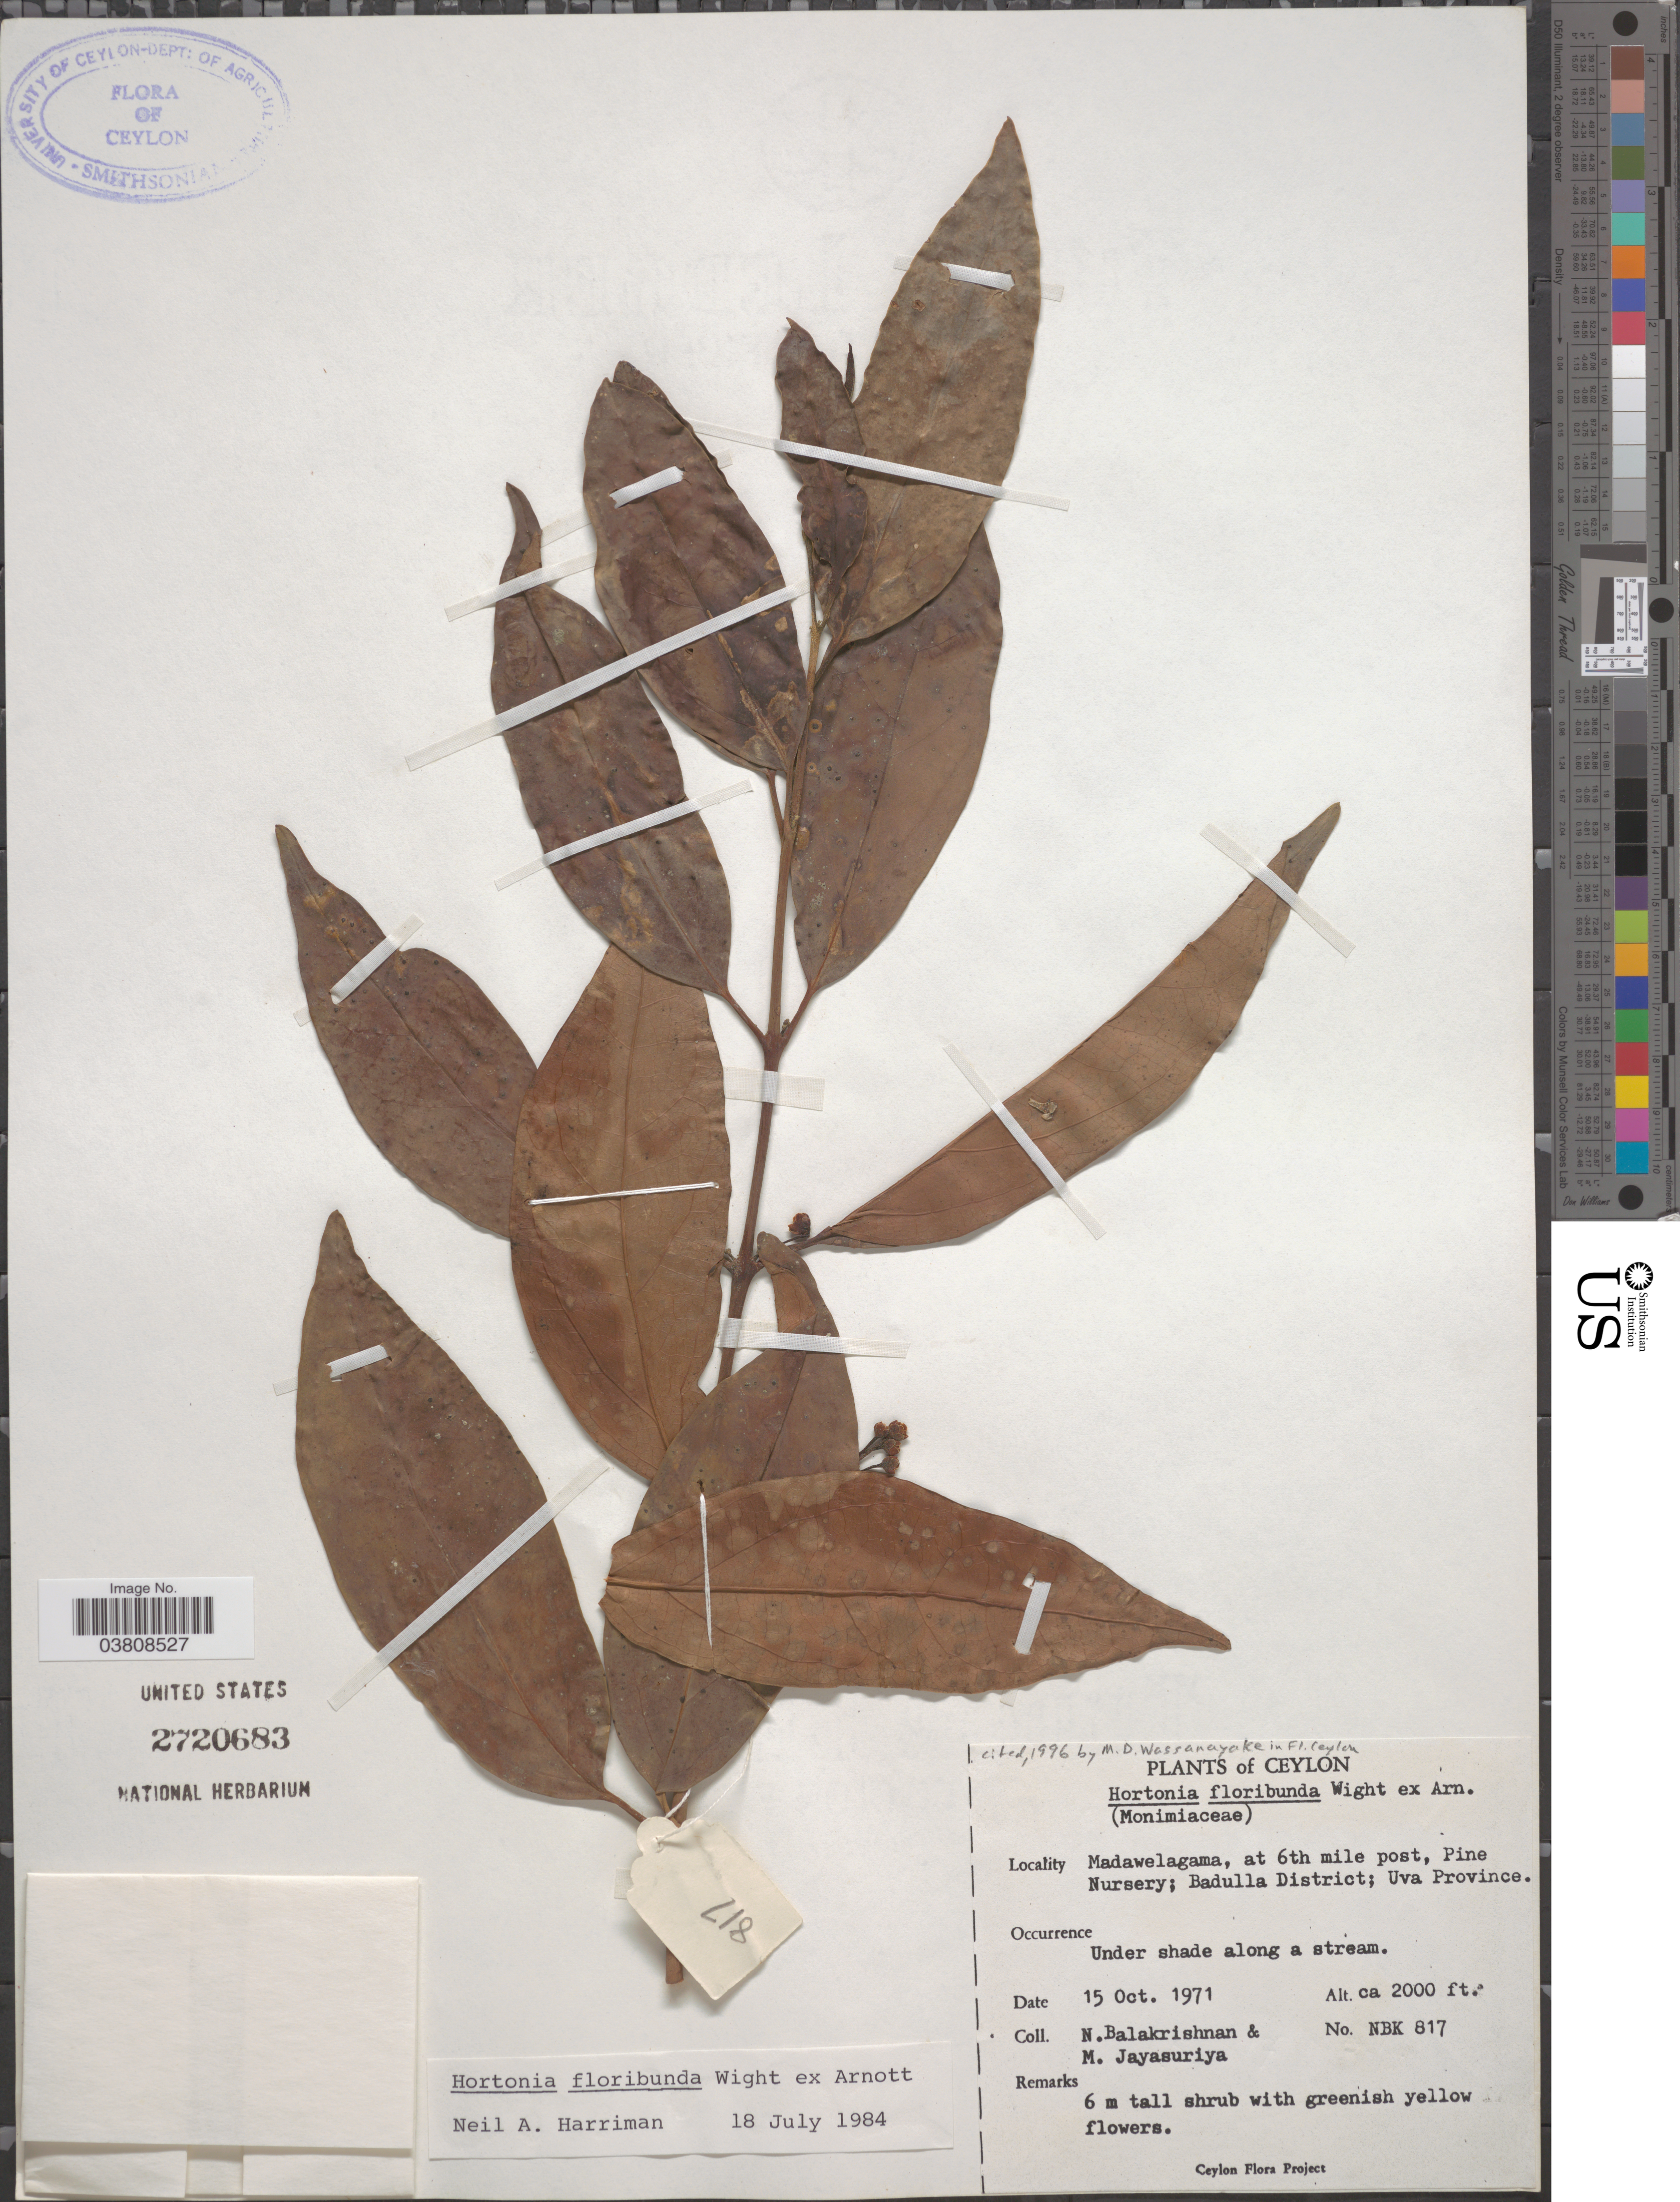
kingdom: Plantae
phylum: Tracheophyta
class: Magnoliopsida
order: Laurales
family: Monimiaceae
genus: Hortonia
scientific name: Hortonia floribunda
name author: Wight ex Arn.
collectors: N. Balakrishnan & M. Jayasuriya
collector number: NBK817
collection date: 1971-10-15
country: Sri Lanka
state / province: Uva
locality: Ceylon. Madawelagama, at 6th mile post, Pine Nursery; Badulla District. Under shade along a stream.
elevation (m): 610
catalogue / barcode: US 2720683